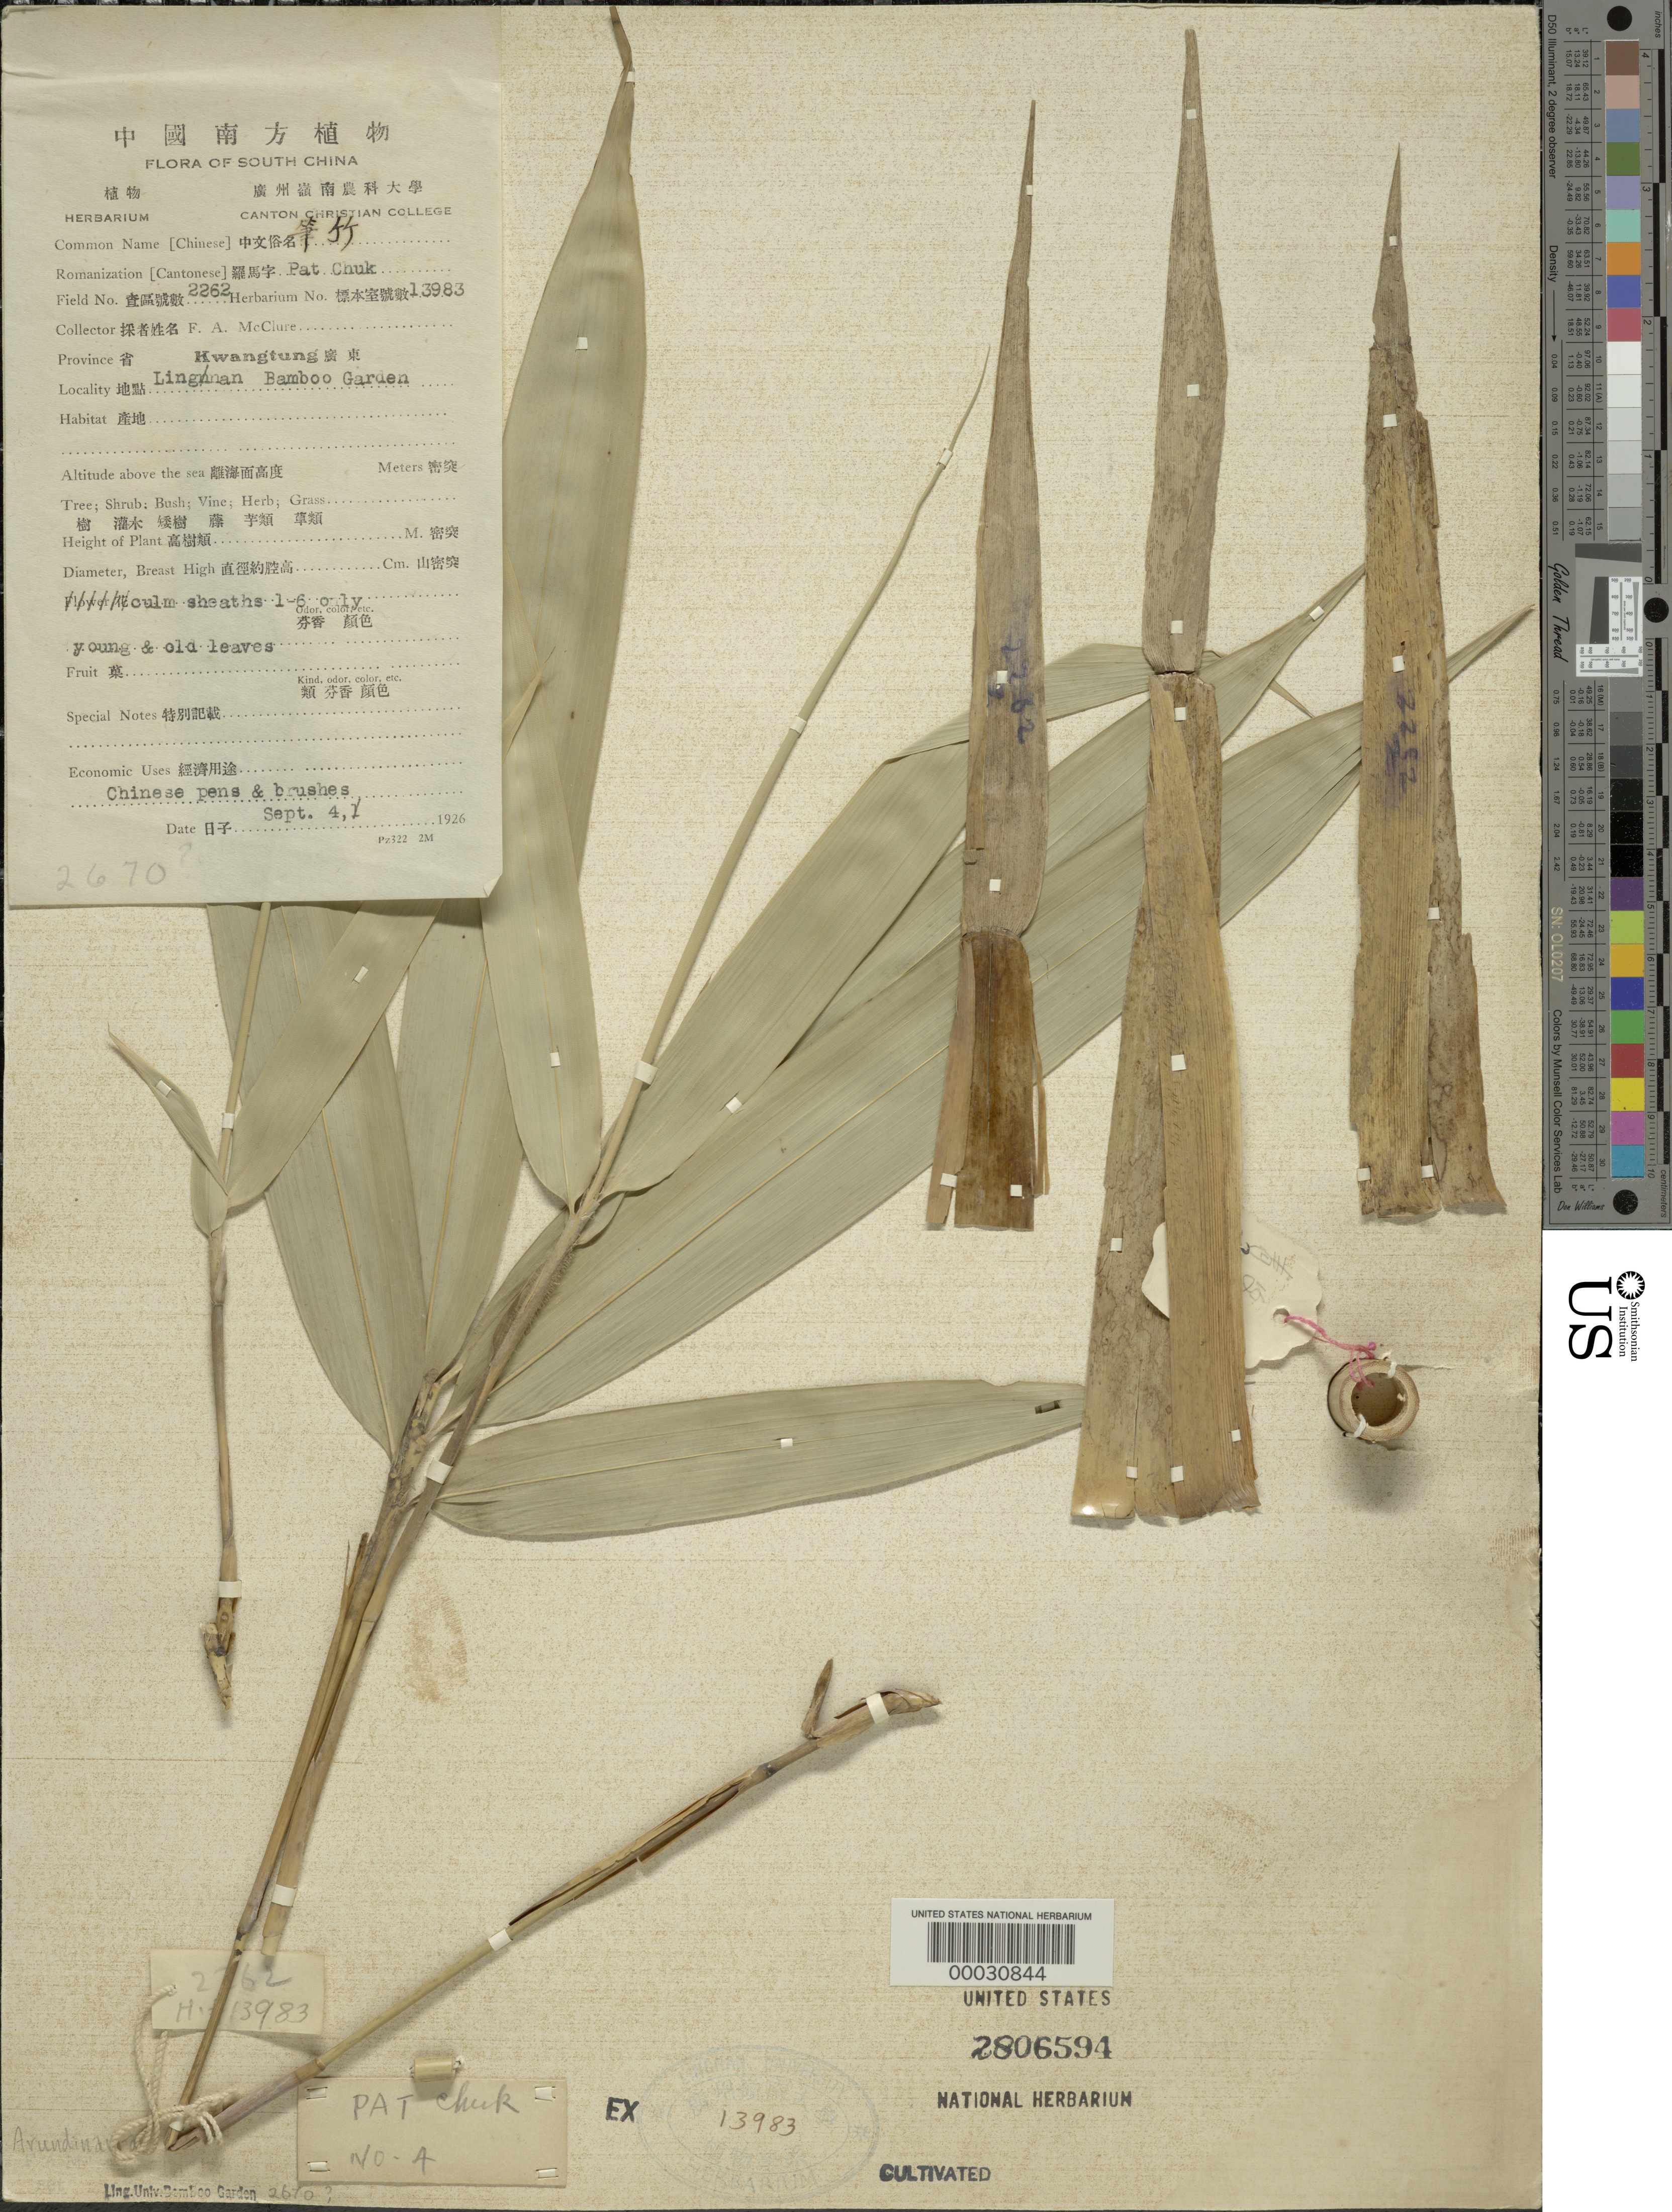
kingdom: Plantae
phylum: Tracheophyta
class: Liliopsida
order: Poales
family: Poaceae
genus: Arundinaria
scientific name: Arundinaria sp.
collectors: F. A. McClure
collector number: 2262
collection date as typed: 04 Sep 1926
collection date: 1926-09-04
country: China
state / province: Guangdong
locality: Lingnan university bamboo garden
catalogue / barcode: US 2806594